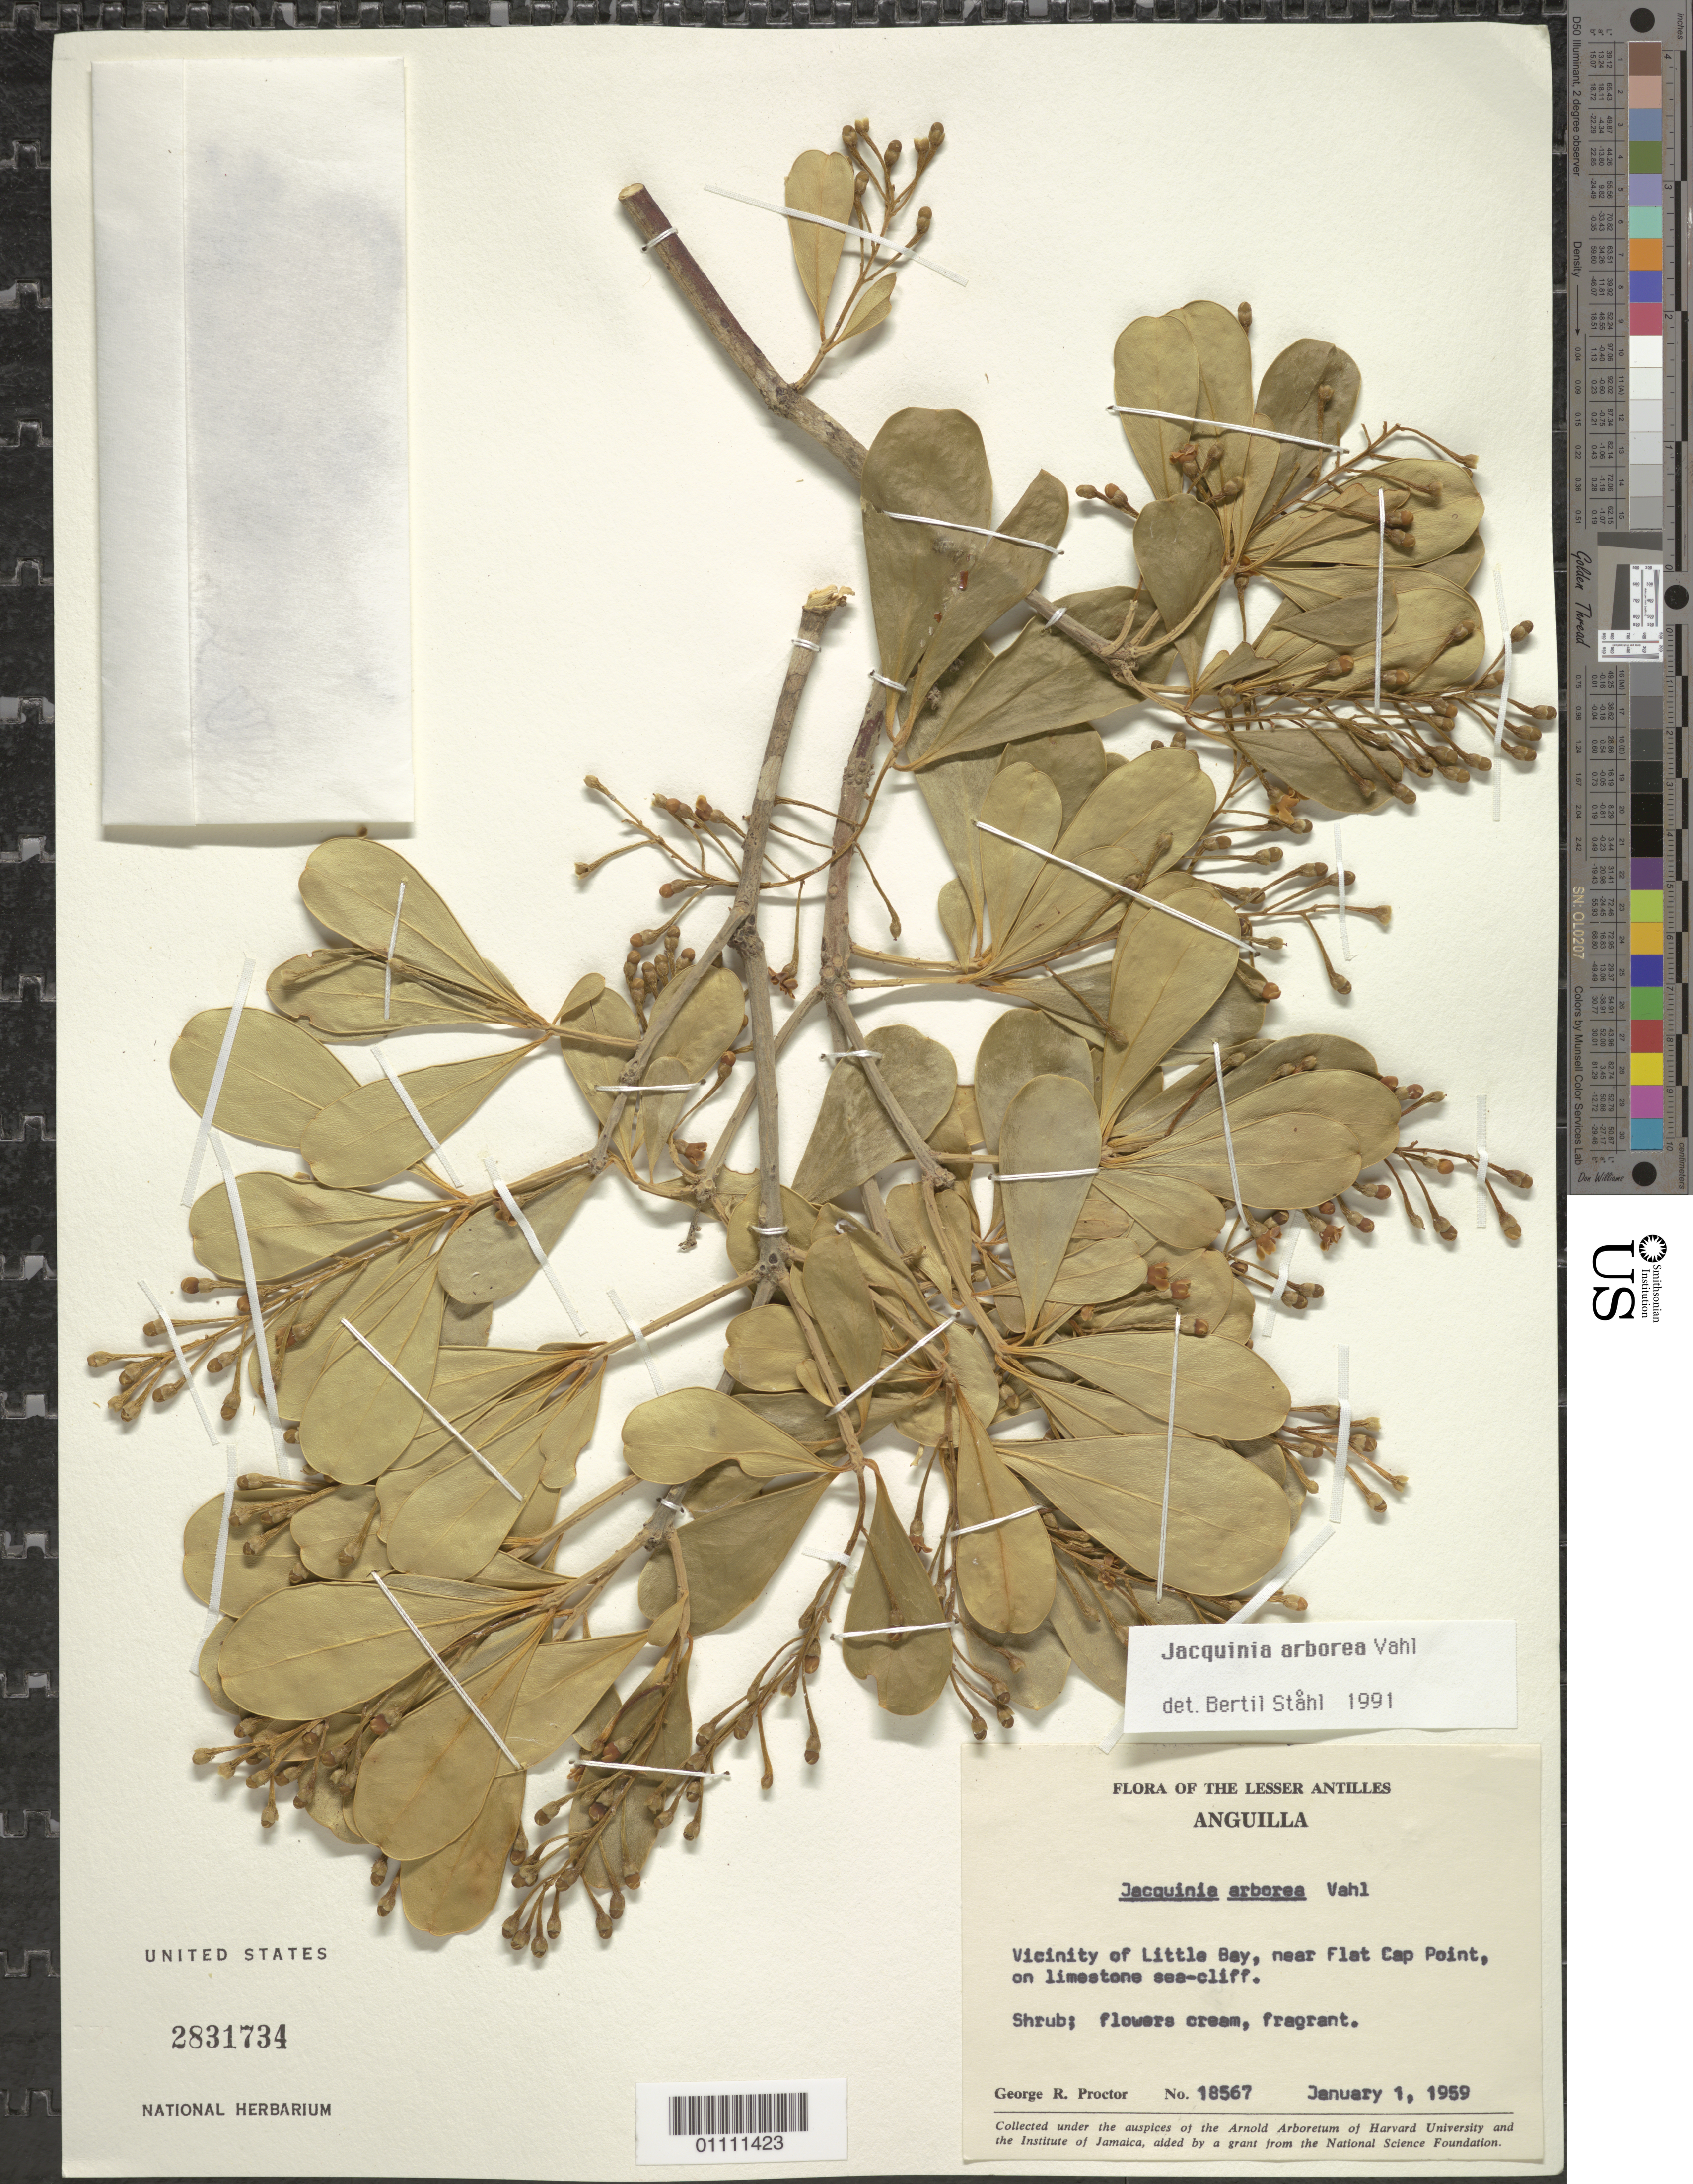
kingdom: Plantae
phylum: Tracheophyta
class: Magnoliopsida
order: Ericales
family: Primulaceae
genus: Jacquinia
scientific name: Jacquinia arborea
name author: Vahl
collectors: G. R. Proctor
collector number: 18567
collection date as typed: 01 Jan 1959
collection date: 1959-01-01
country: Anguilla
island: Anguilla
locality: Vicinity of Little Bay, near Flat Cap Point, on limestone sea-cliff.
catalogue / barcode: US 2831734